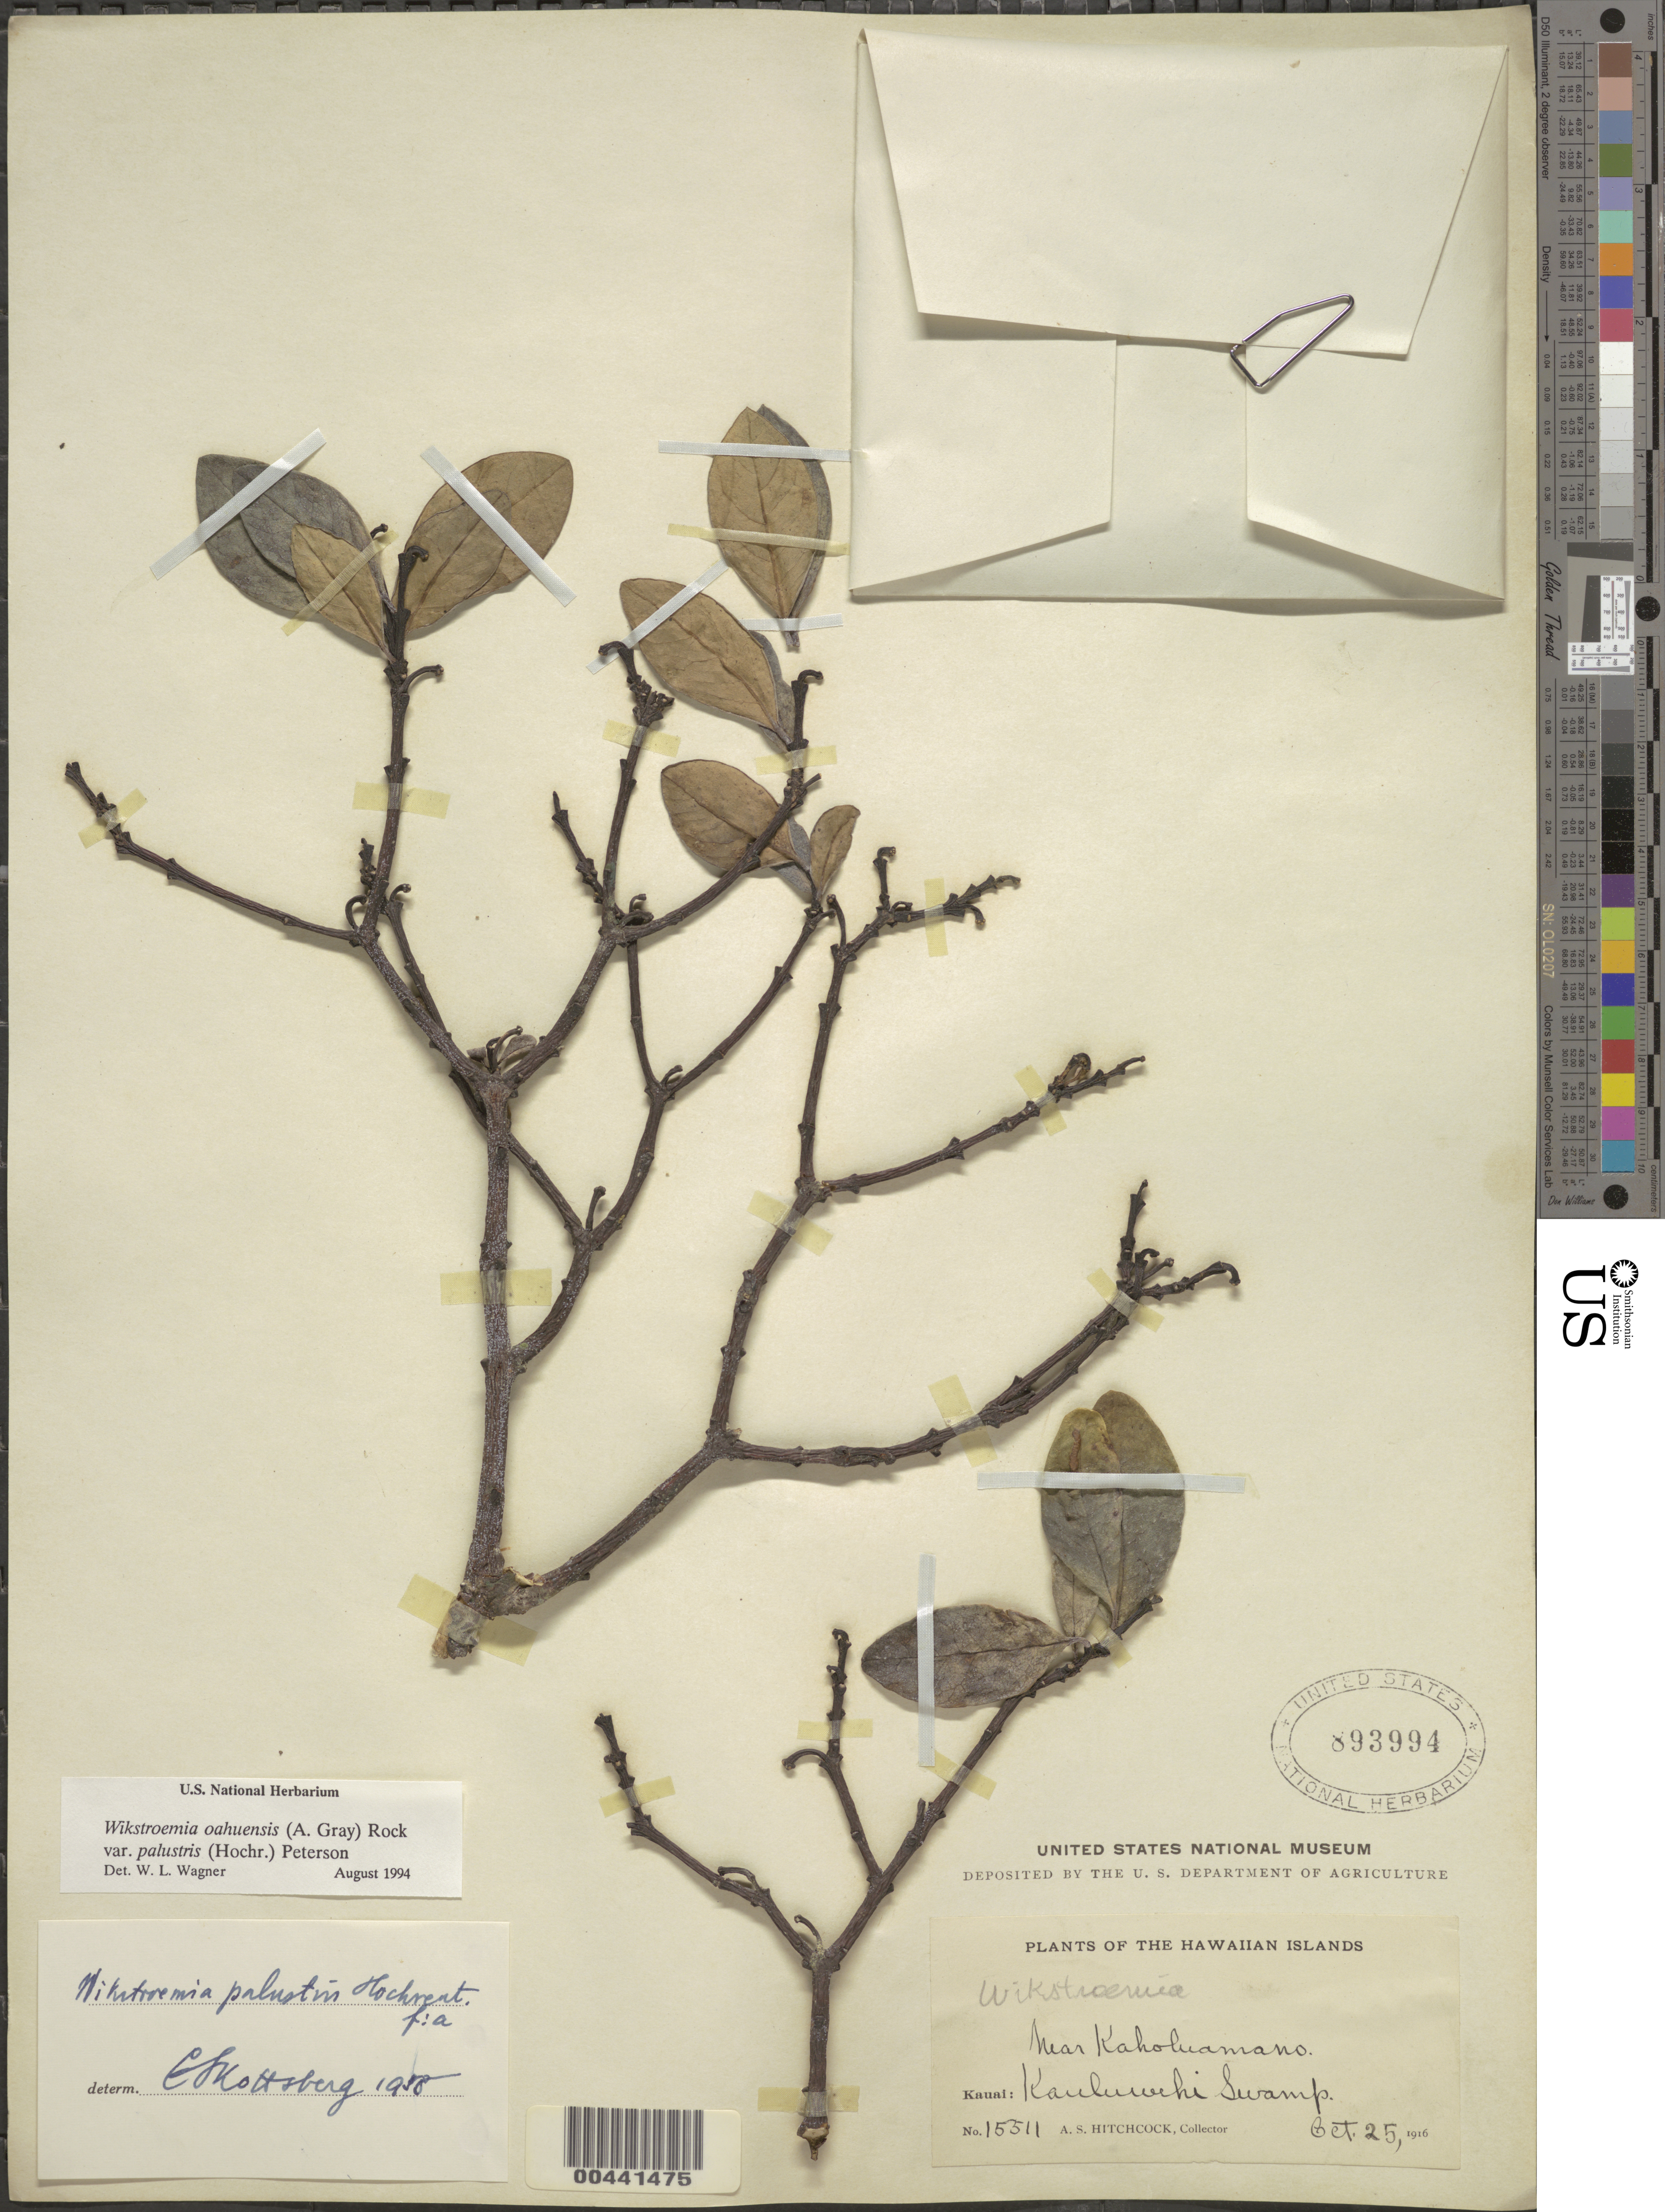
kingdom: Plantae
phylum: Tracheophyta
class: Magnoliopsida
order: Malvales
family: Thymelaeaceae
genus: Wikstroemia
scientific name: Wikstroemia oahuensis var. palustris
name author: (Hochr.) B. Peterson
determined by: Wagner, W. L., (BOT), Smithsonian Institution - National Museum of Natural History (UNITED STATES)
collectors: A. S. Hitchcock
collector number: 15511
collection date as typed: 25 Oct 1916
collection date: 1916-10-25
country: United States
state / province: Hawaii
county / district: Kauai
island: Kaua'i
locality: Kauluwehi Swamp, near Kaholuamanodir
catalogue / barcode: US 893994